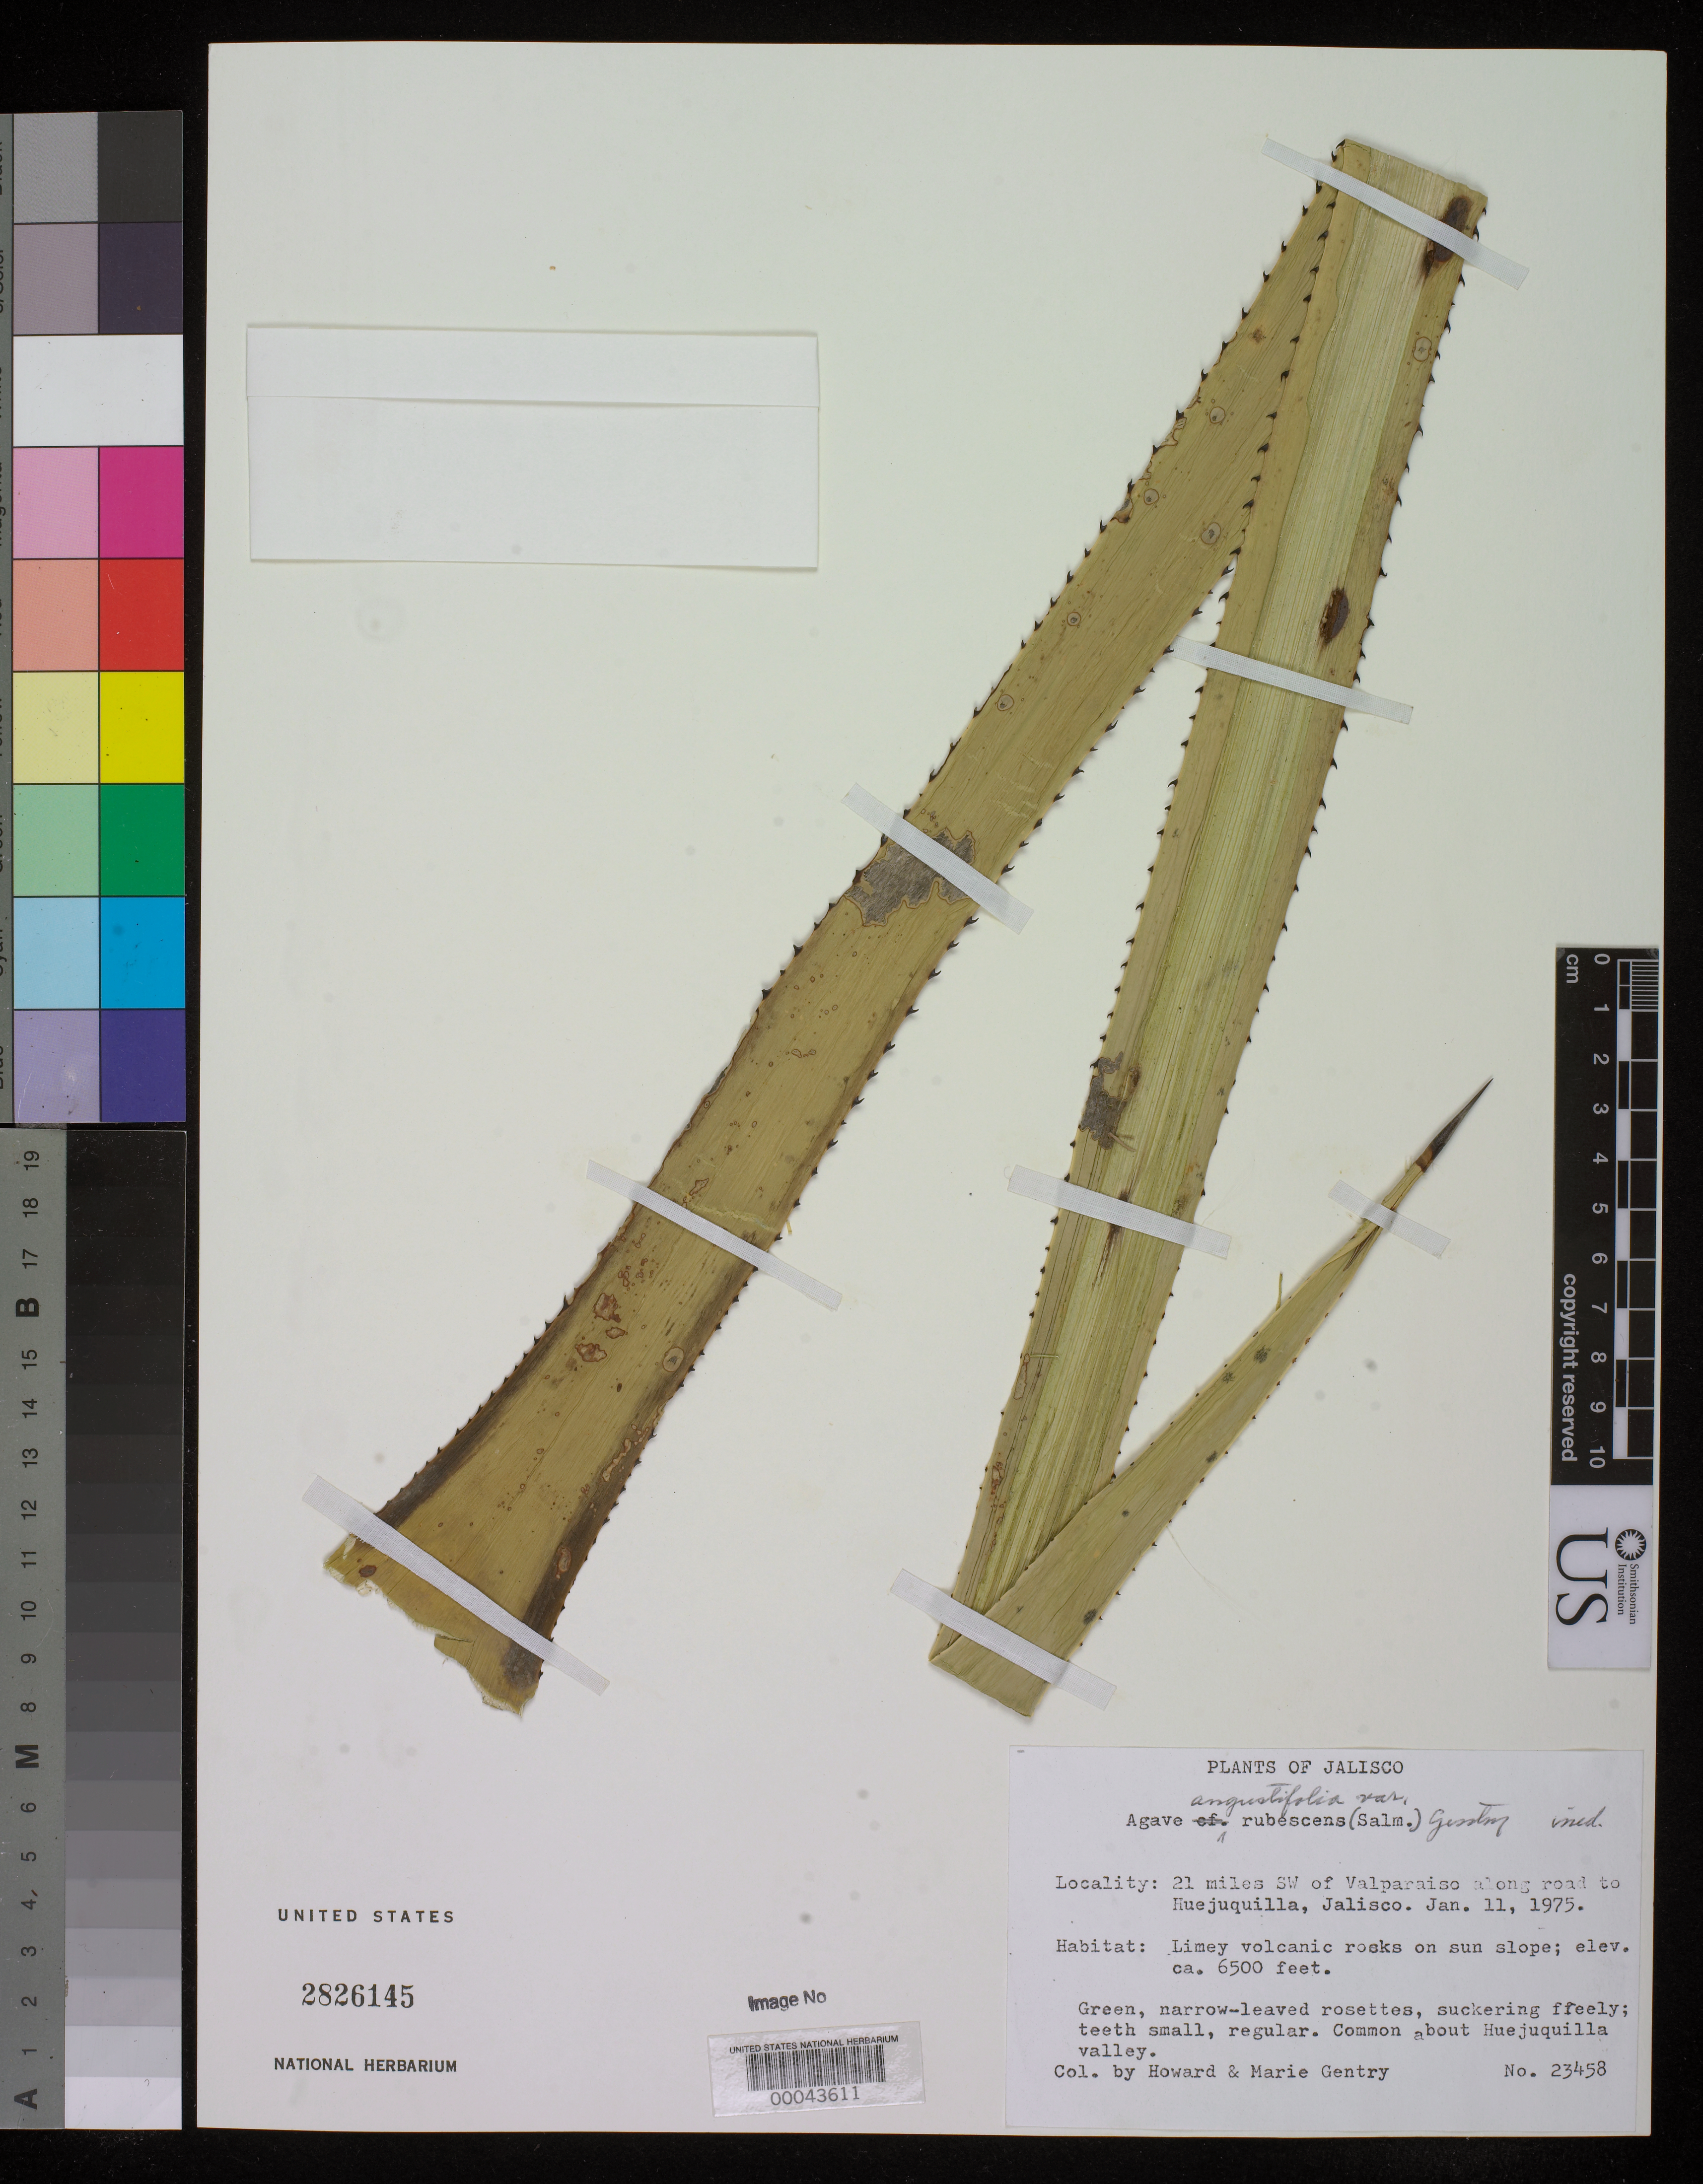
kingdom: Plantae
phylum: Tracheophyta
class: Liliopsida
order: Asparagales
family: Asparagaceae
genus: Agave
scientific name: Agave angustifolia var. rubescens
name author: (Salm-Dyck) Gentry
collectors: H. S. Gentry & M. Gentry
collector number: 23458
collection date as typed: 11 Jan 1975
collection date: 1975-01-11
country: Mexico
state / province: Jalisco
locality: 21 mi SW of Valparaiso along road to Huejuquilla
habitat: Limey volcanic rocks on sun slope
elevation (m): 1981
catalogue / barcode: US 2826145